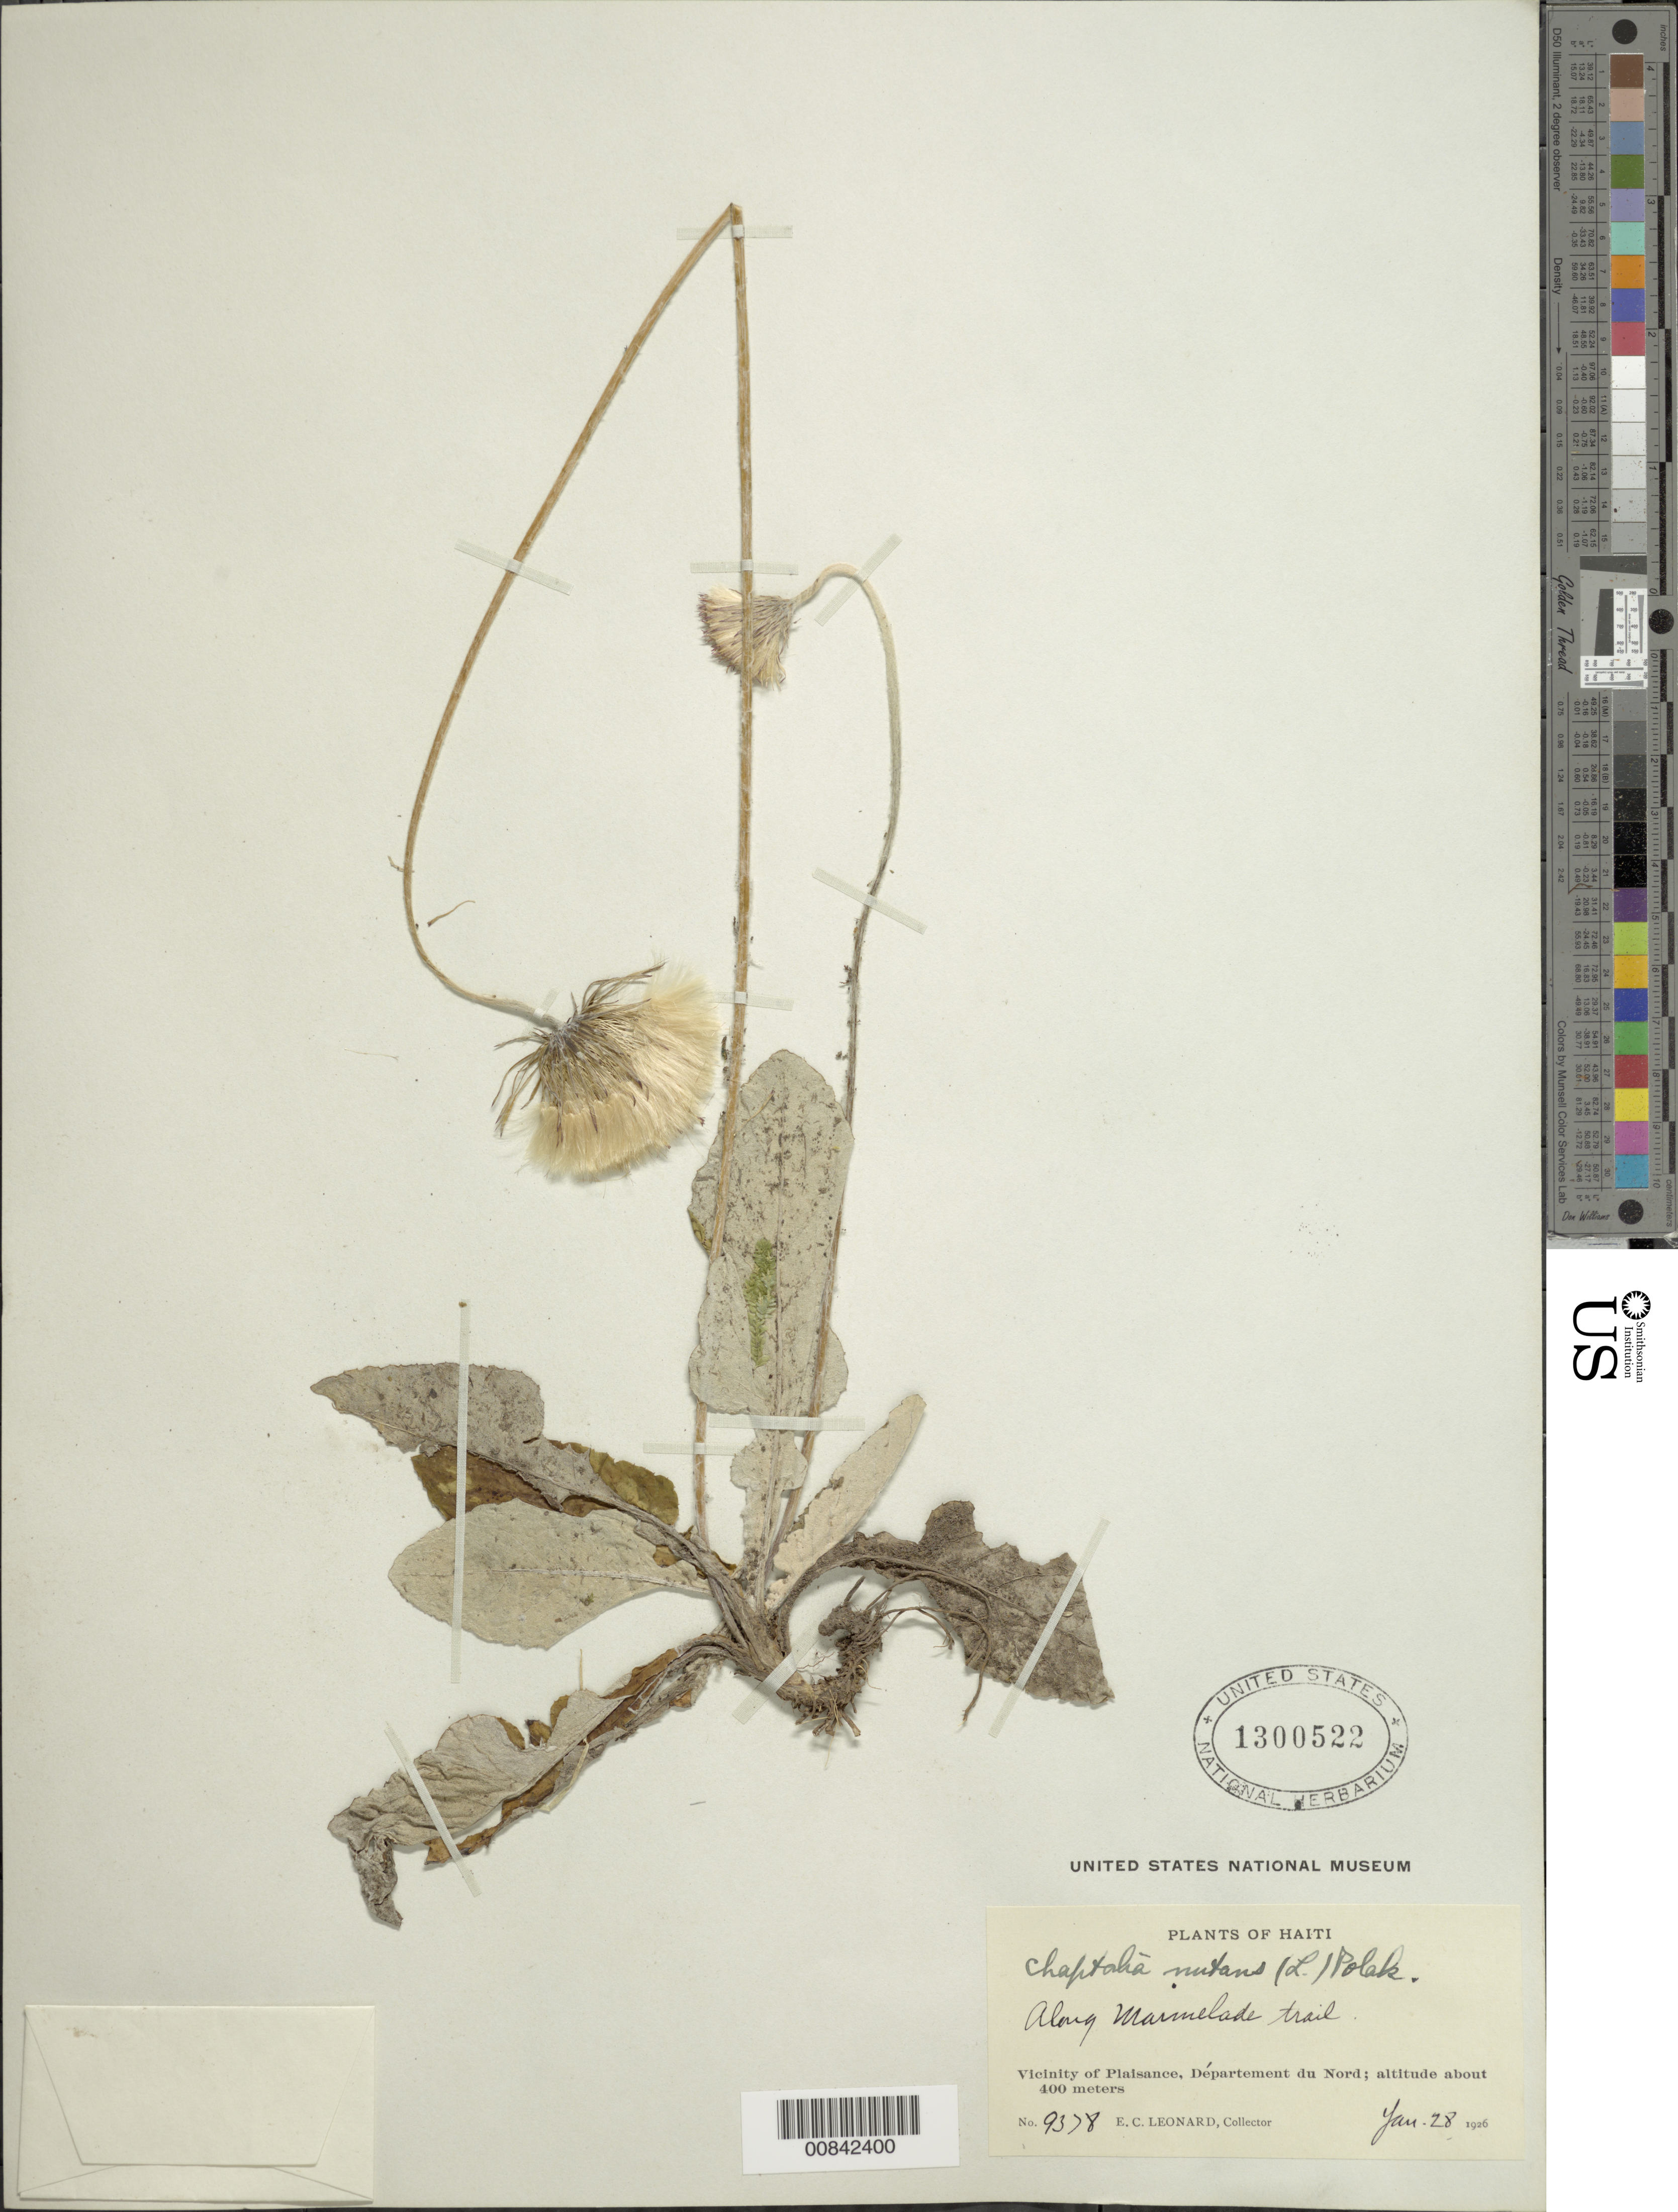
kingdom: Plantae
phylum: Tracheophyta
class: Magnoliopsida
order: Asterales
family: Asteraceae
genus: Chaptalia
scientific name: Chaptalia nutans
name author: (L.) Pol.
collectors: E. C. Leonard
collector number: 9378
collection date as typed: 28 Jan 1926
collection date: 1926-01-28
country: Haiti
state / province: Nord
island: Hispaniola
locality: Vicinity of Plaisance, along Marmelade trail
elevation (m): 400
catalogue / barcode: US 1300522